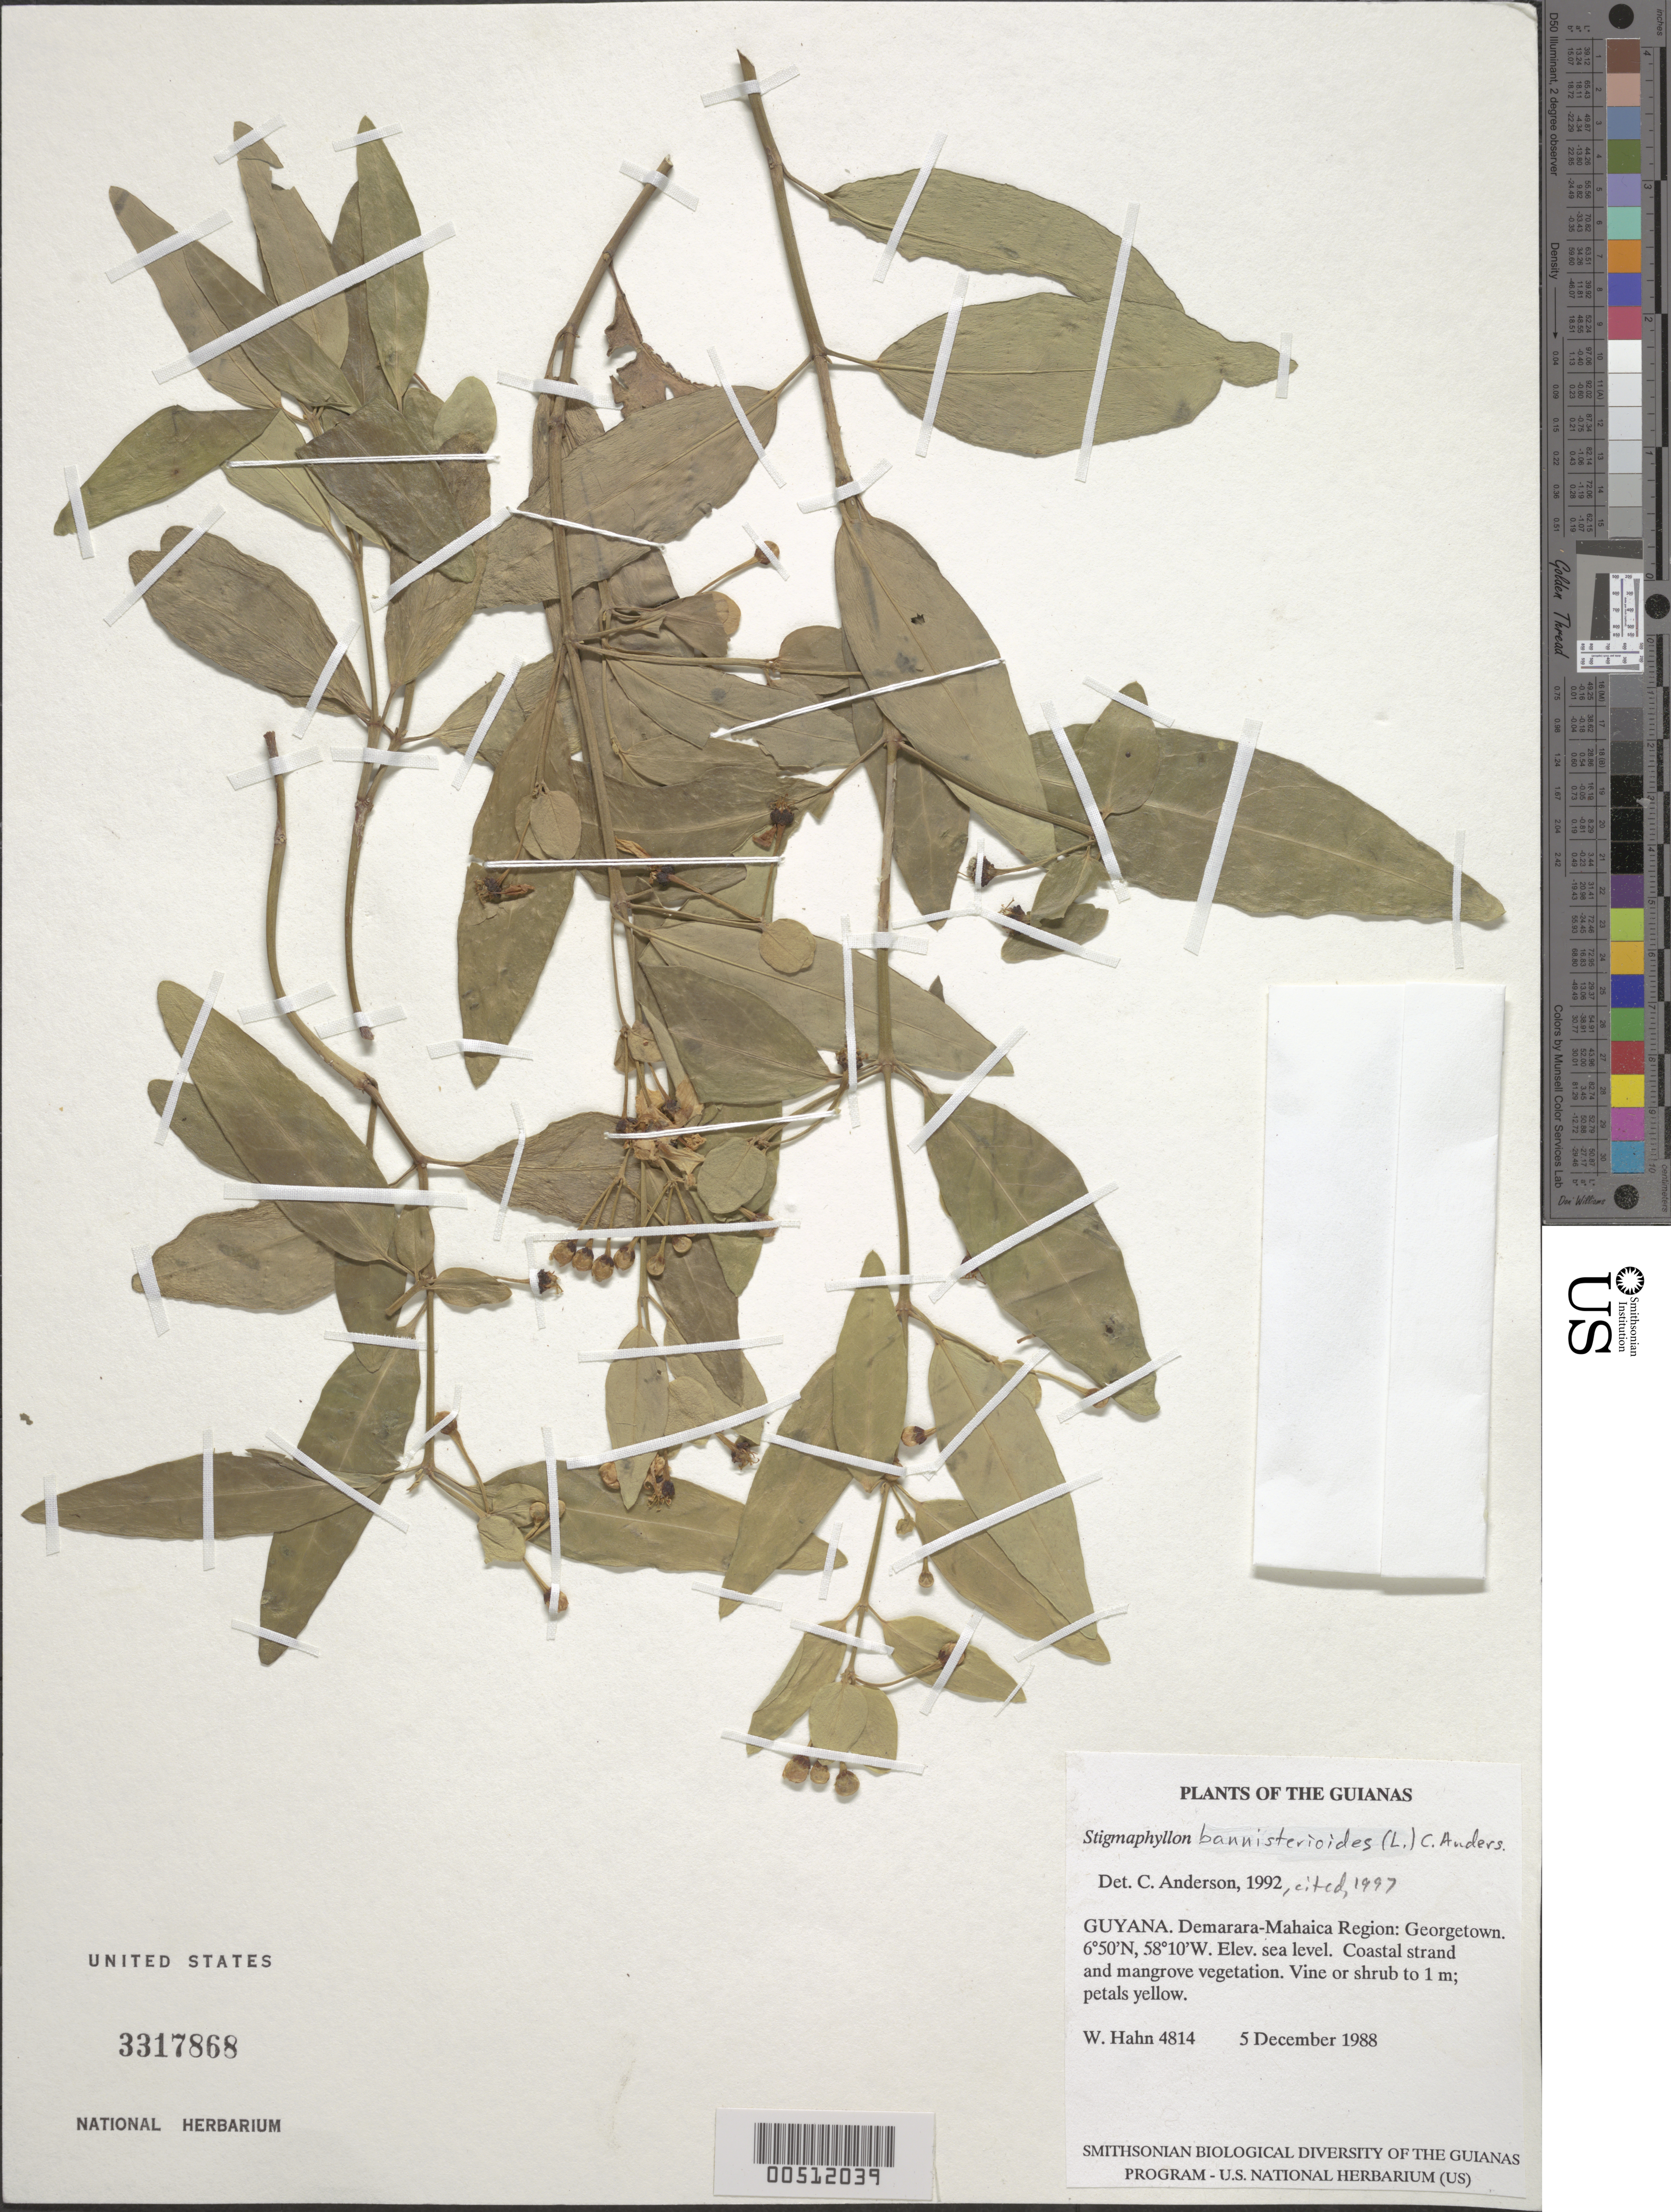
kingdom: Plantae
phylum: Tracheophyta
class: Magnoliopsida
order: Malpighiales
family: Malpighiaceae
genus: Stigmaphyllon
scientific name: Stigmaphyllon bannisterioides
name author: (L.) C.E. Anderson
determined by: Anderson, C.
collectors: W. Hahn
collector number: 4814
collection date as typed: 5 December 1988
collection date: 1988-12-05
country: Guyana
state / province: Demerara-Mahaica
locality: Georgetown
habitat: Coastal strand and mangrove vegetation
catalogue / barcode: US 3317868